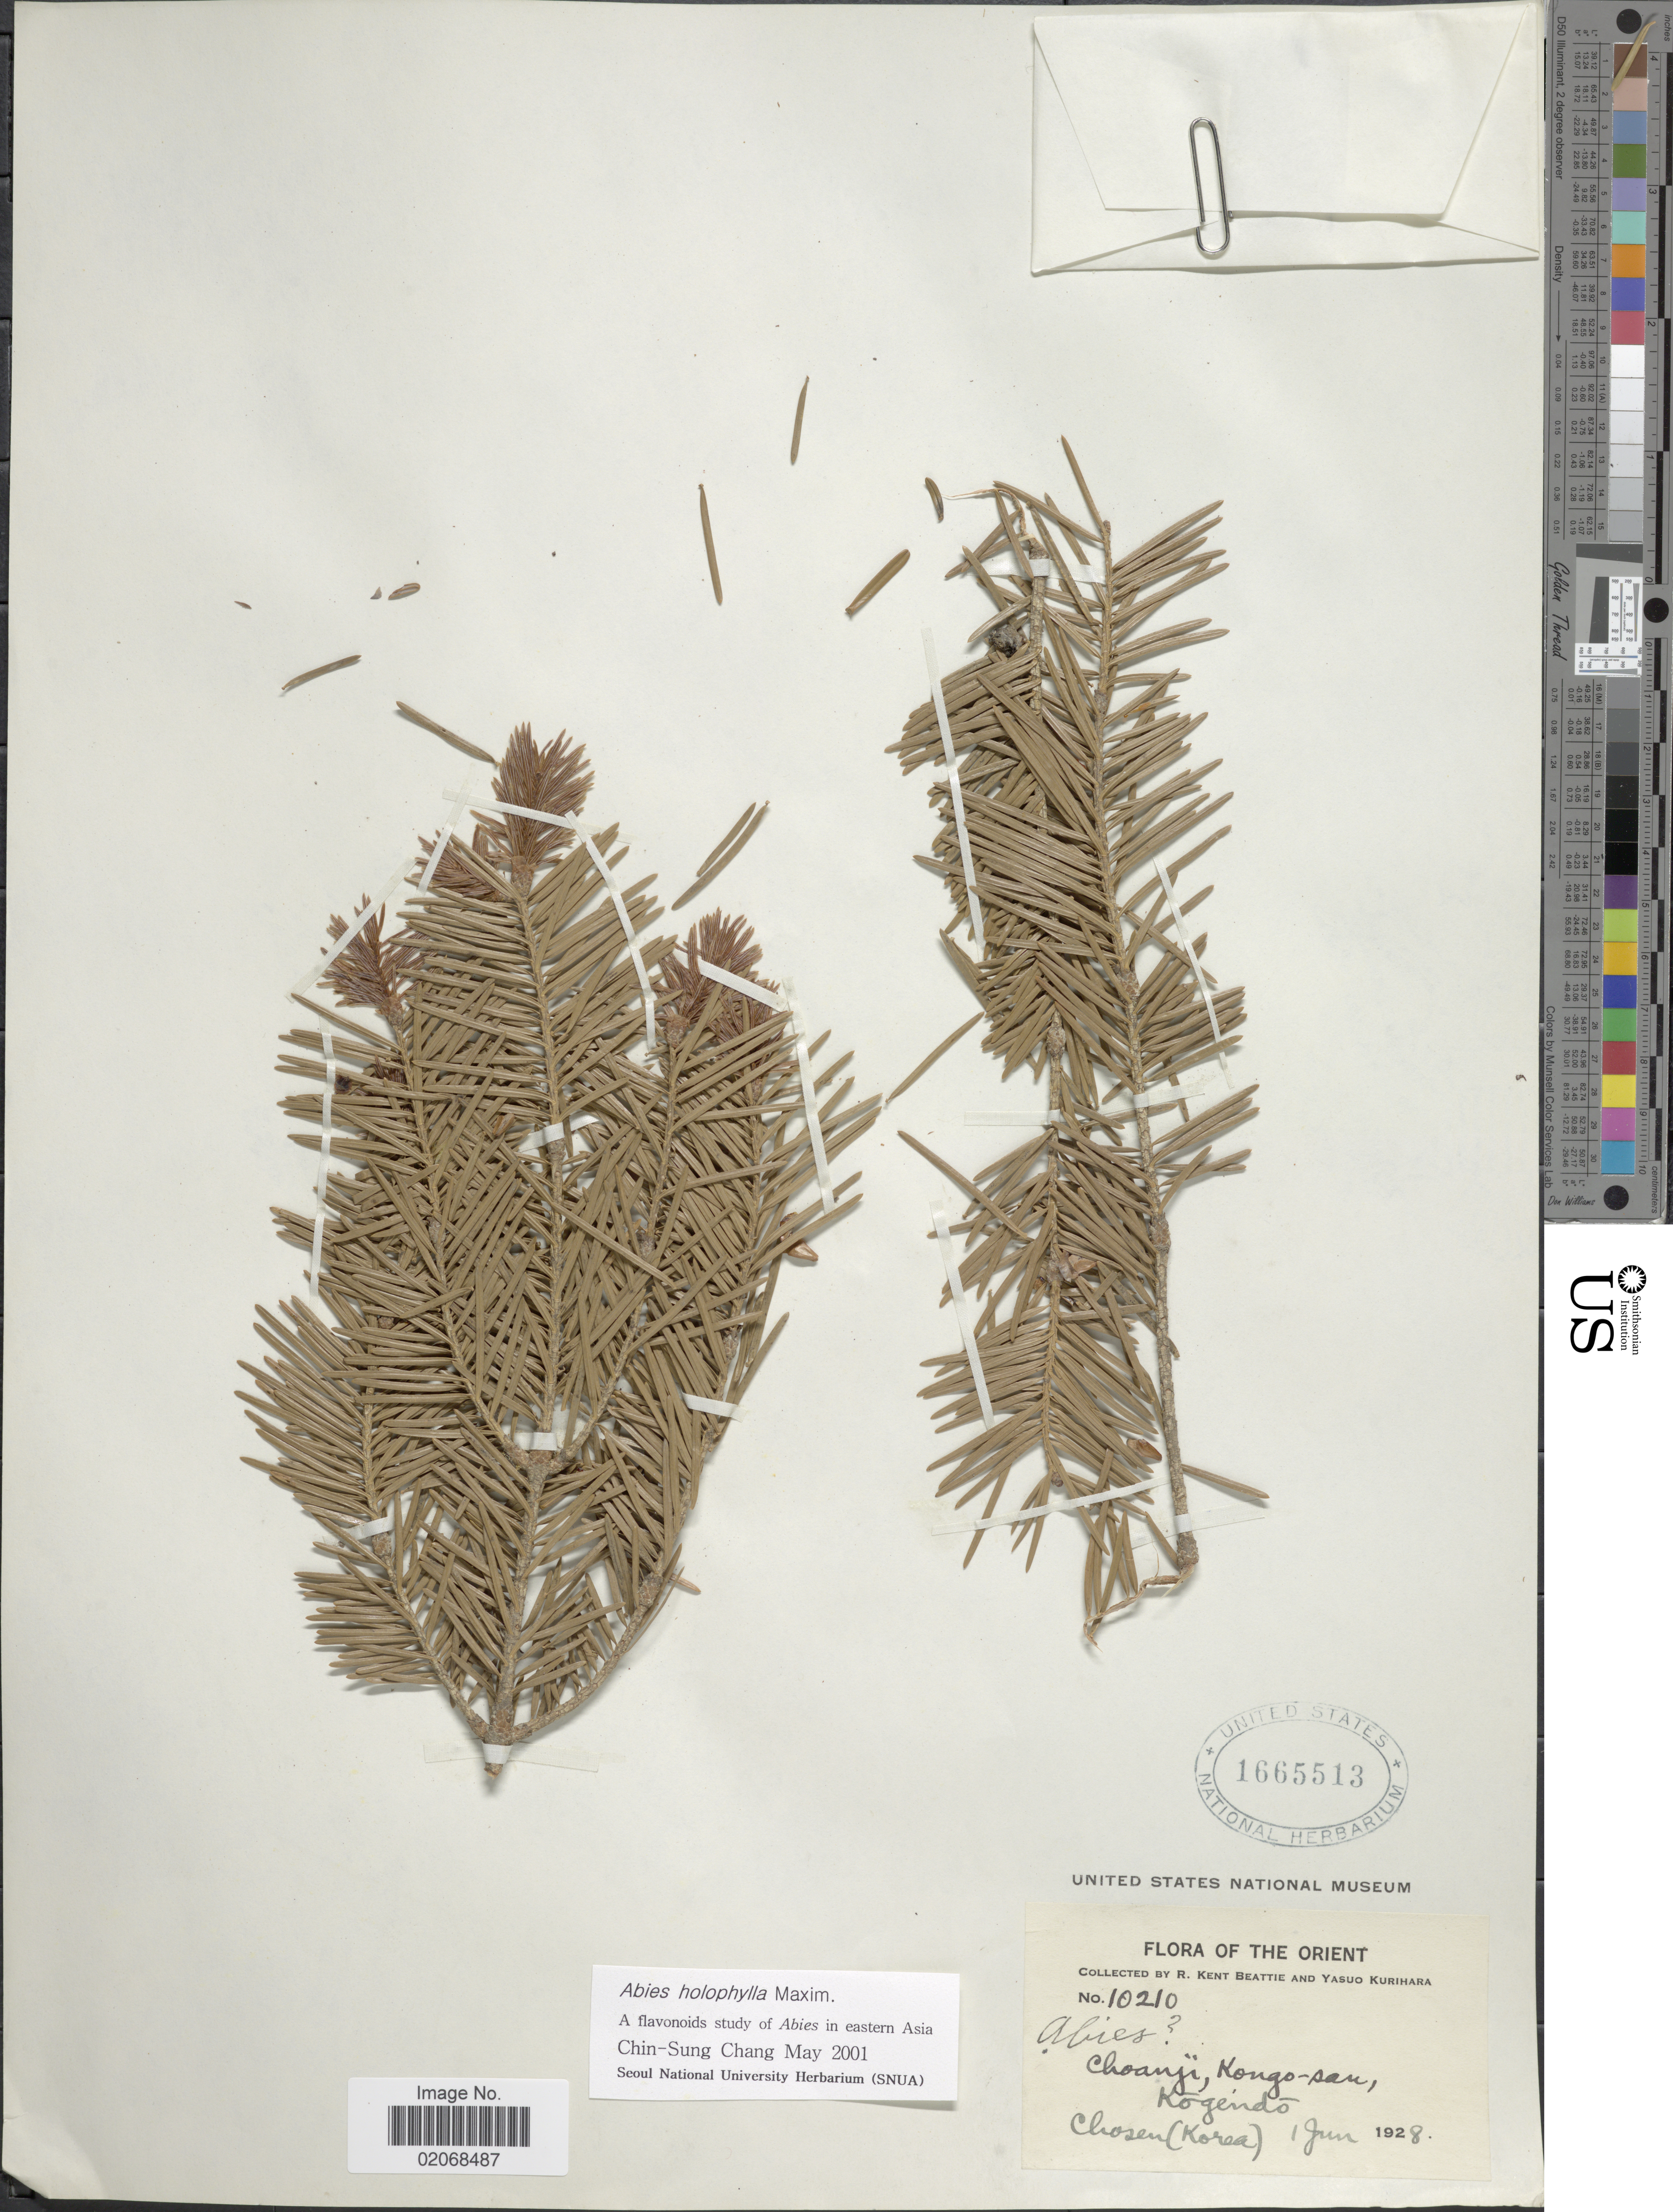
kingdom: Plantae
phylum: Tracheophyta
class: Pinopsida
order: Pinales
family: Pinaceae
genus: Abies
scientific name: Abies holophylla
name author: Maxim.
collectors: R. K. Beattie & Y. Kurihara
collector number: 10210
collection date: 1928-06-01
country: South Korea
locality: The Orient, Choanji, Kongo-san, Kogendo, Chosen (Korea)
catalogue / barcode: US 1665513